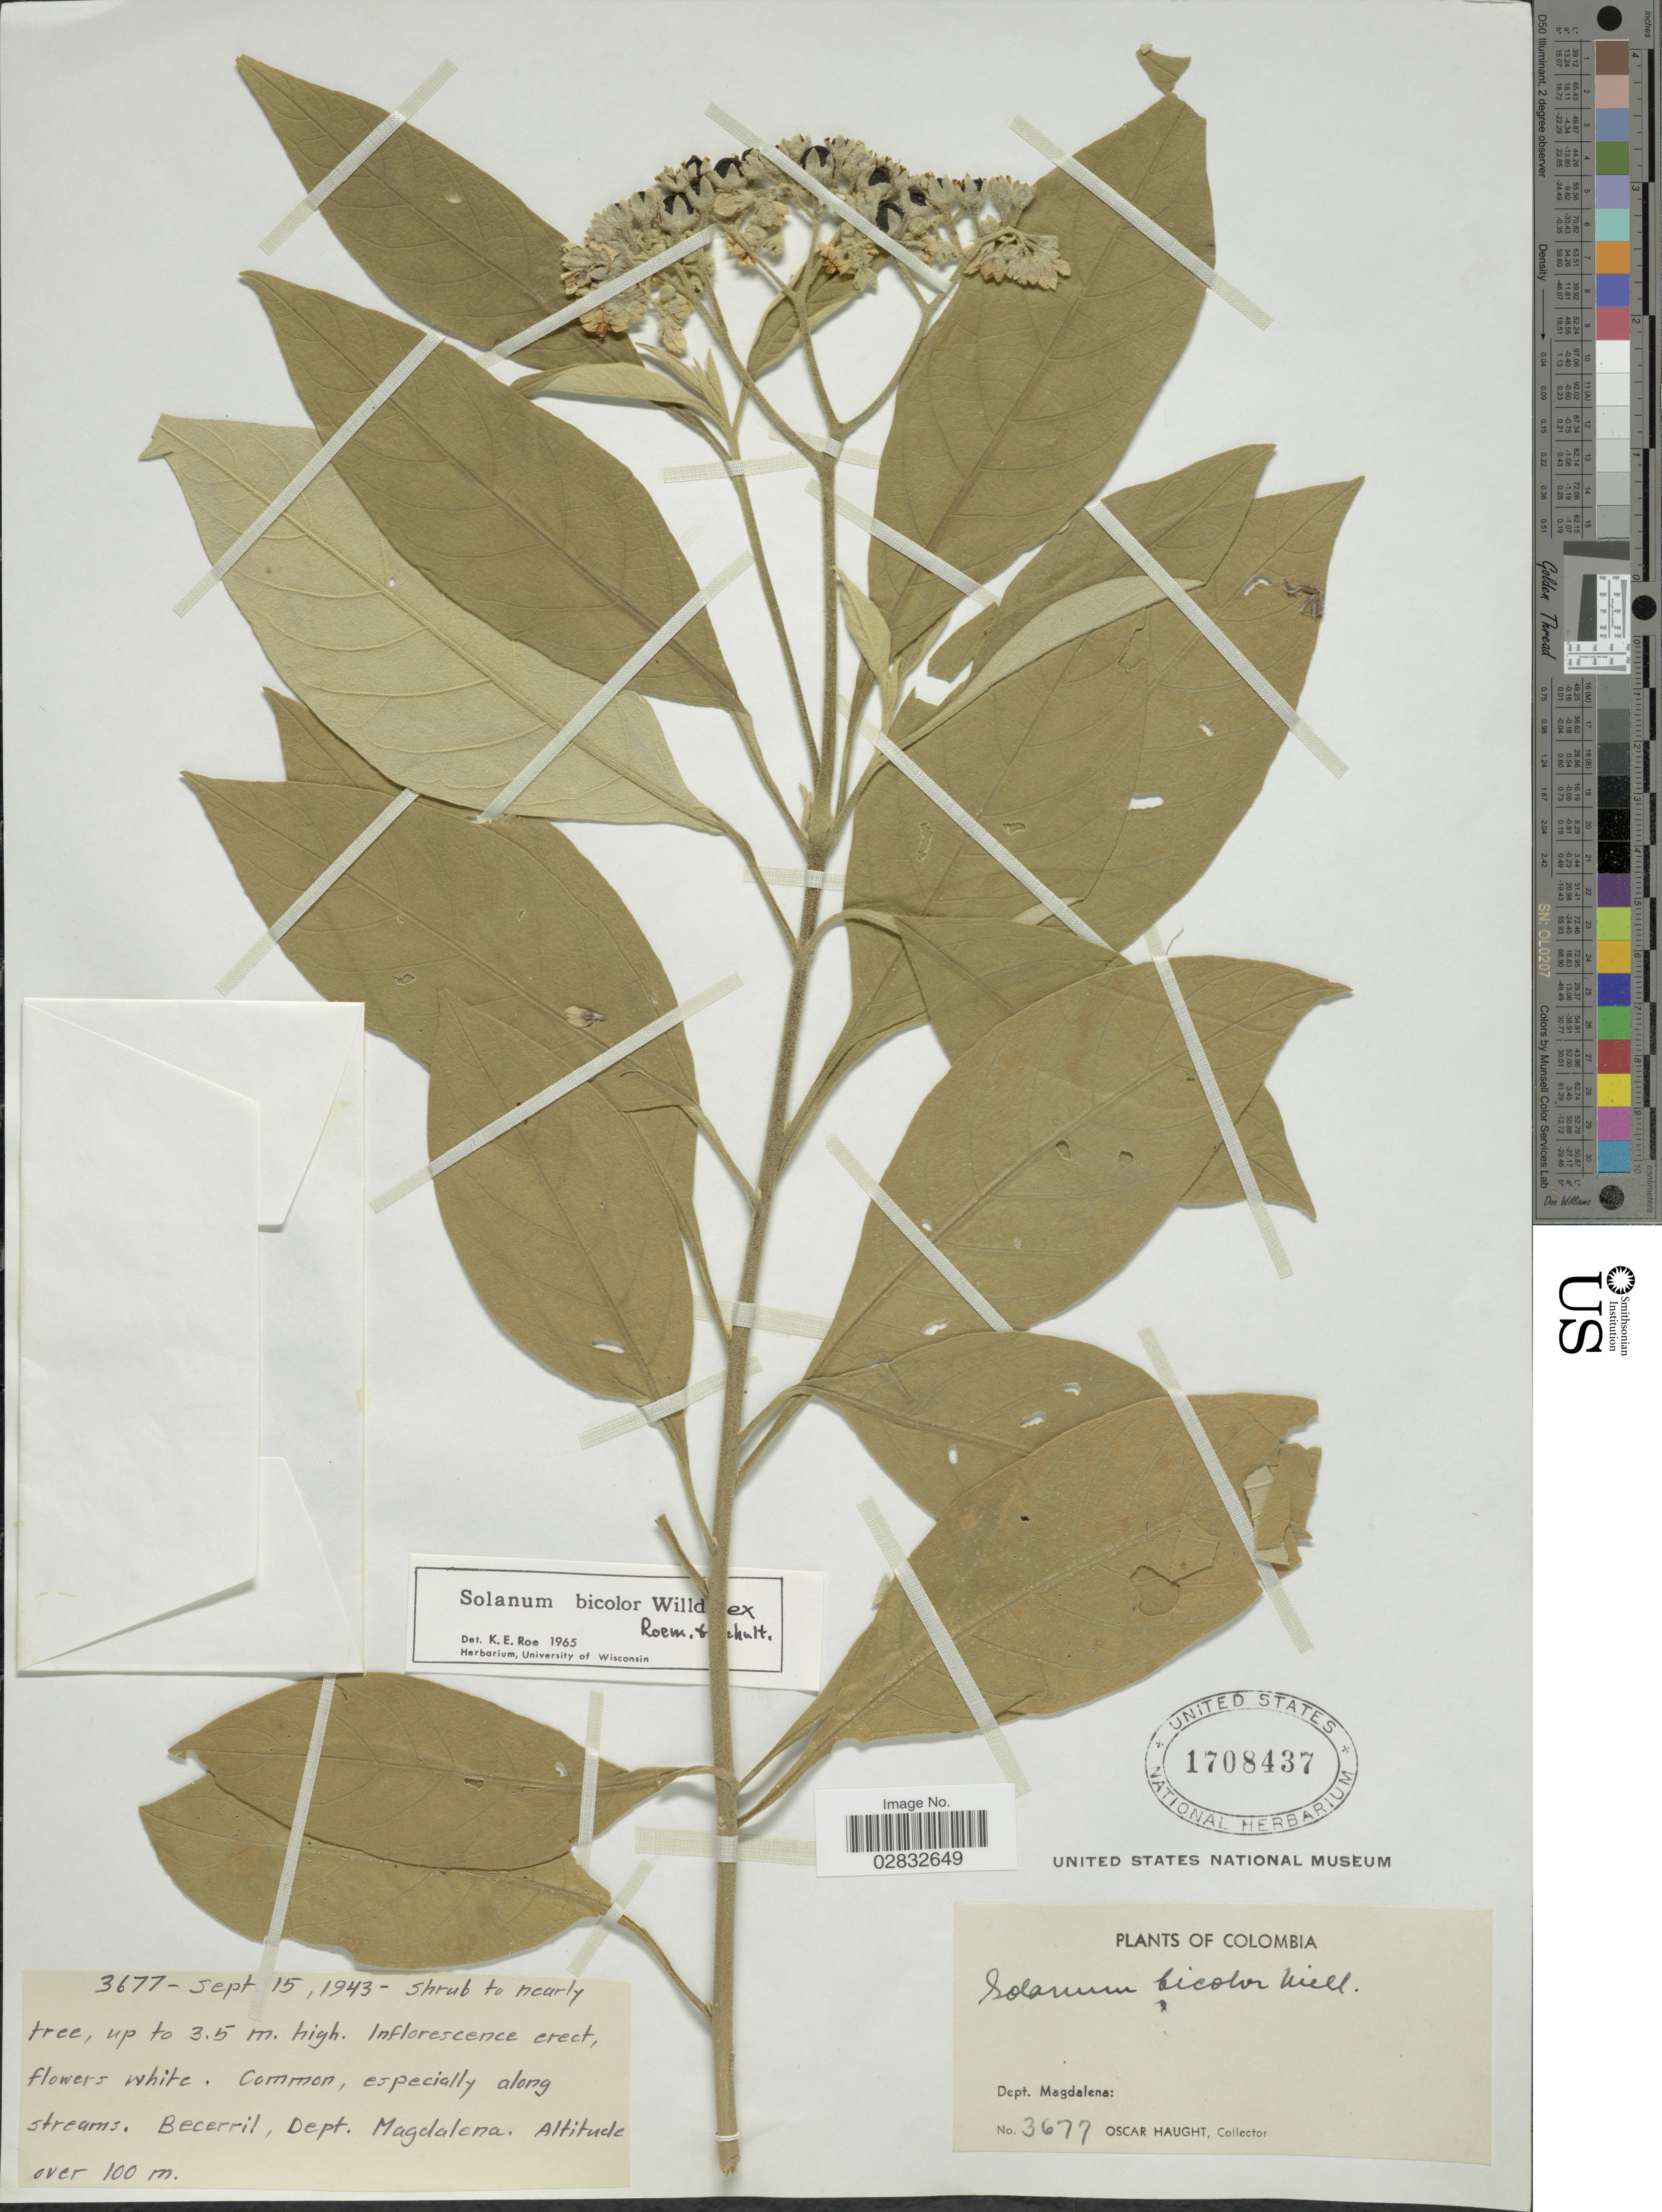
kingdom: Plantae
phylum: Tracheophyta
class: Magnoliopsida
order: Solanales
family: Solanaceae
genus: Solanum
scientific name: Solanum bicolor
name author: Willd. ex Roem. & Schult.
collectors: O. Haught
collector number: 3677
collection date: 1943-09-15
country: Colombia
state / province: Magdalena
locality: Becerril, Dept. Magdalena.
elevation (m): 100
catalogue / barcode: US 1708437